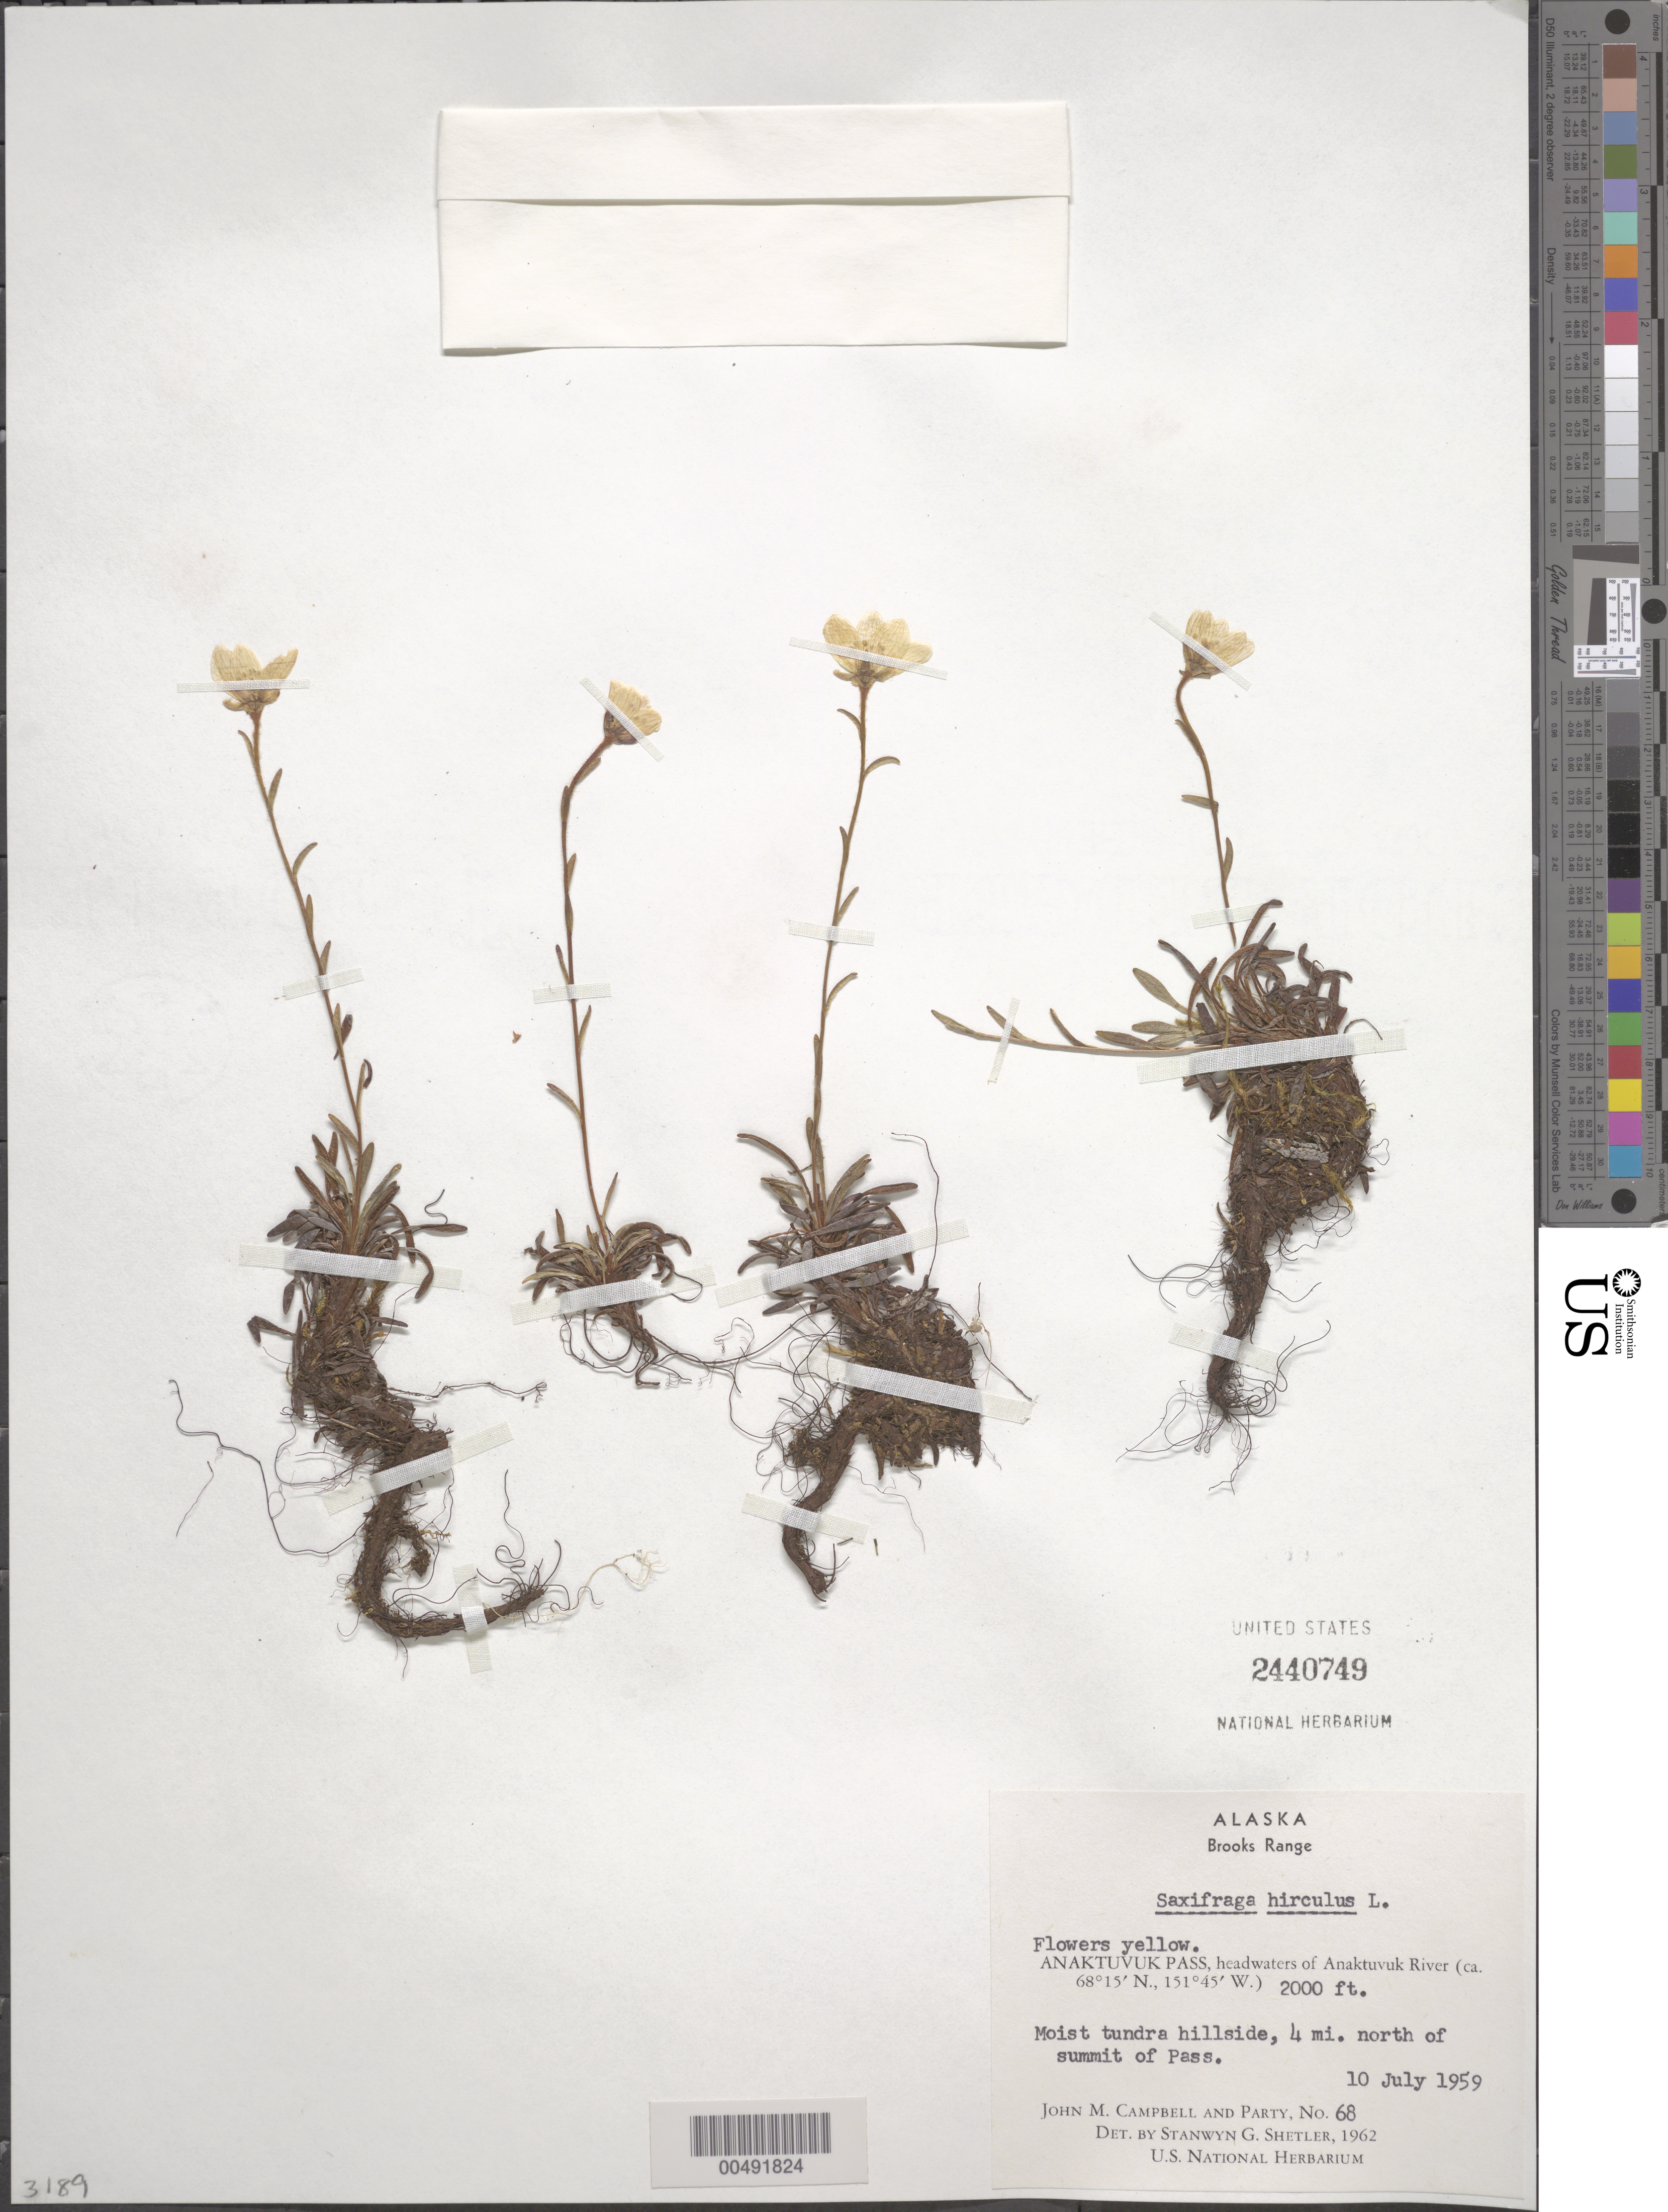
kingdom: Plantae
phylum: Tracheophyta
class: Magnoliopsida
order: Saxifragales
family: Saxifragaceae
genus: Saxifraga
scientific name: Saxifraga hirculus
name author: L.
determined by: Shetler, Stanwyn G., (US), NMNH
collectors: J. M. Campbell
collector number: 68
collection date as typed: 10 Jul 1959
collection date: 1959-07-10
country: United States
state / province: Alaska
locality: Brooks Range, 4 mi. N of summit of Anaktuvuk Pass, headwaters of Anaktuvuk River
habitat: moist tundra hillside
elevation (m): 610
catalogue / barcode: US 2440749